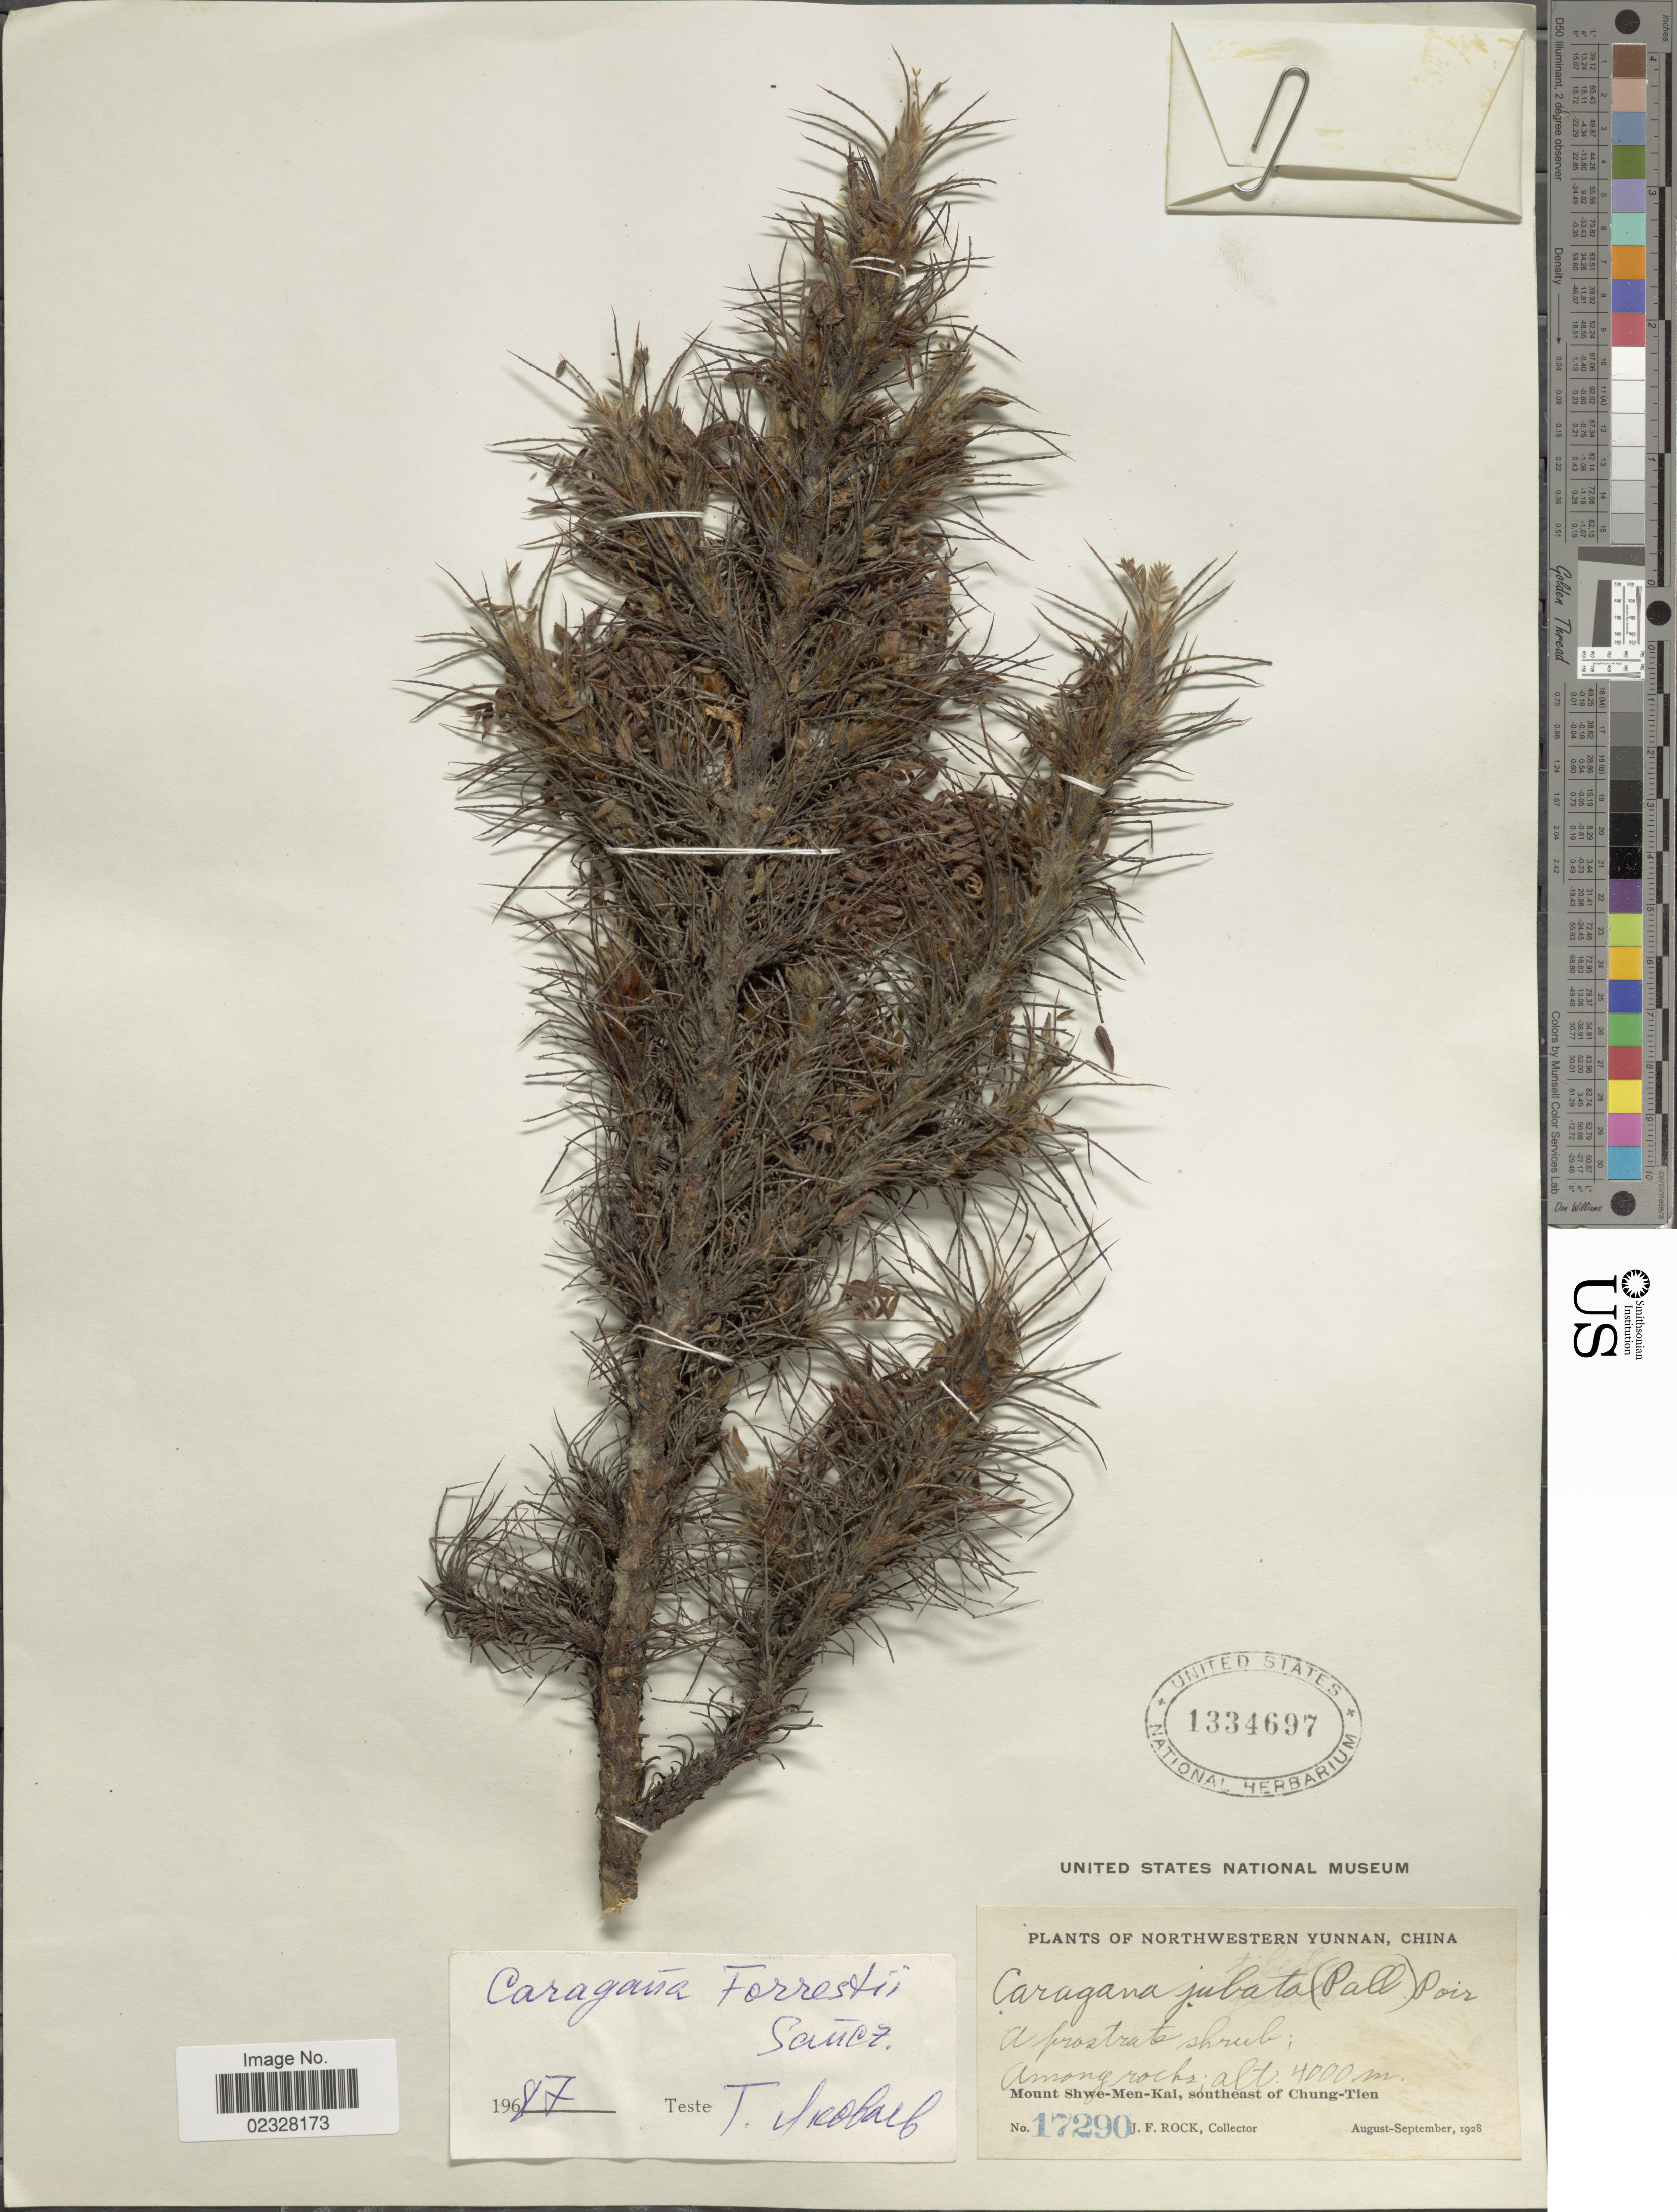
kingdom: Plantae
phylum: Tracheophyta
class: Magnoliopsida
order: Fabales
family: Fabaceae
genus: Caragana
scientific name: Caragana forrestii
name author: Sanchir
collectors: J. Rock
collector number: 17290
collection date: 1928-08/1928-09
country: China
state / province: Yunnan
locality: Northwestern Yunnan. Among rocks. Mount Shwe-Men-Kai, southeast of Chung-Tien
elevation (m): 4000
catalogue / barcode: US 1334697